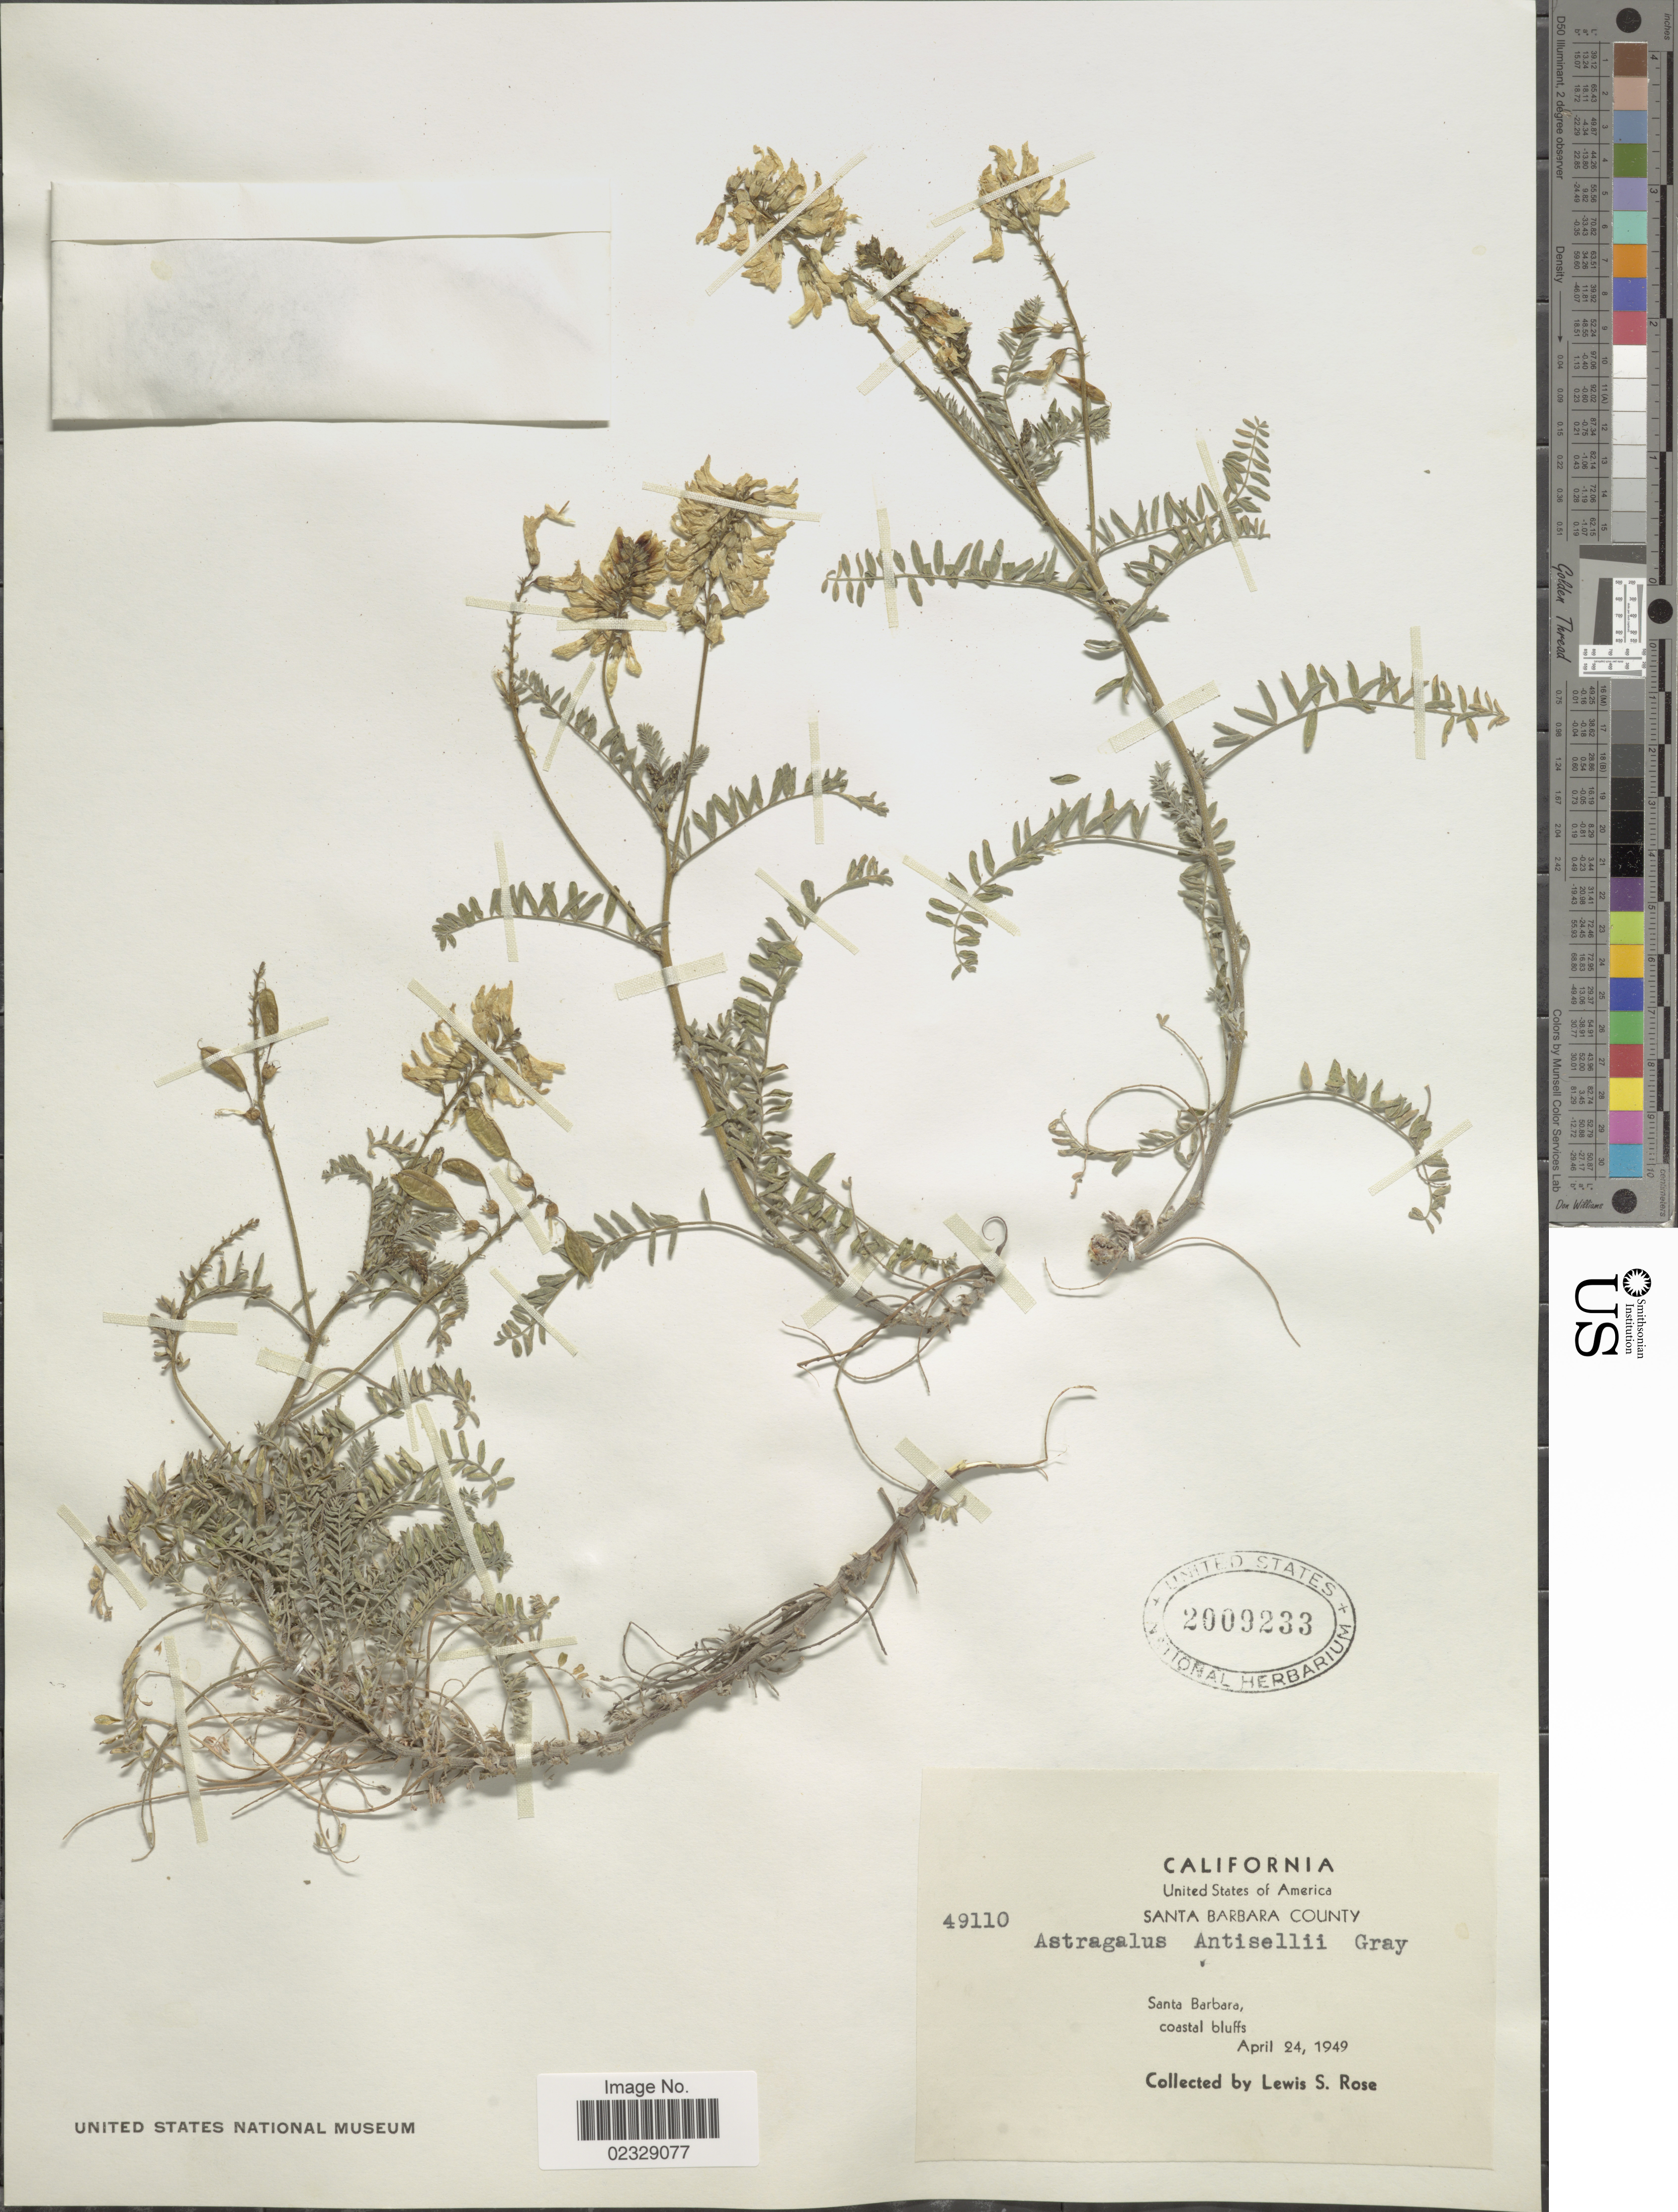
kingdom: Plantae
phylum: Tracheophyta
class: Magnoliopsida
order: Fabales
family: Fabaceae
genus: Astragalus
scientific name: Astragalus antisellii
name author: A. Gray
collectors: L. S. Rose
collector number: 49110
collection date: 1949-04-24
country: United States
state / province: California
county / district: Santa Barbara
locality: Santa Barbara County, Santa Barbara, coastal bluffs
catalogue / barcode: US 2009233